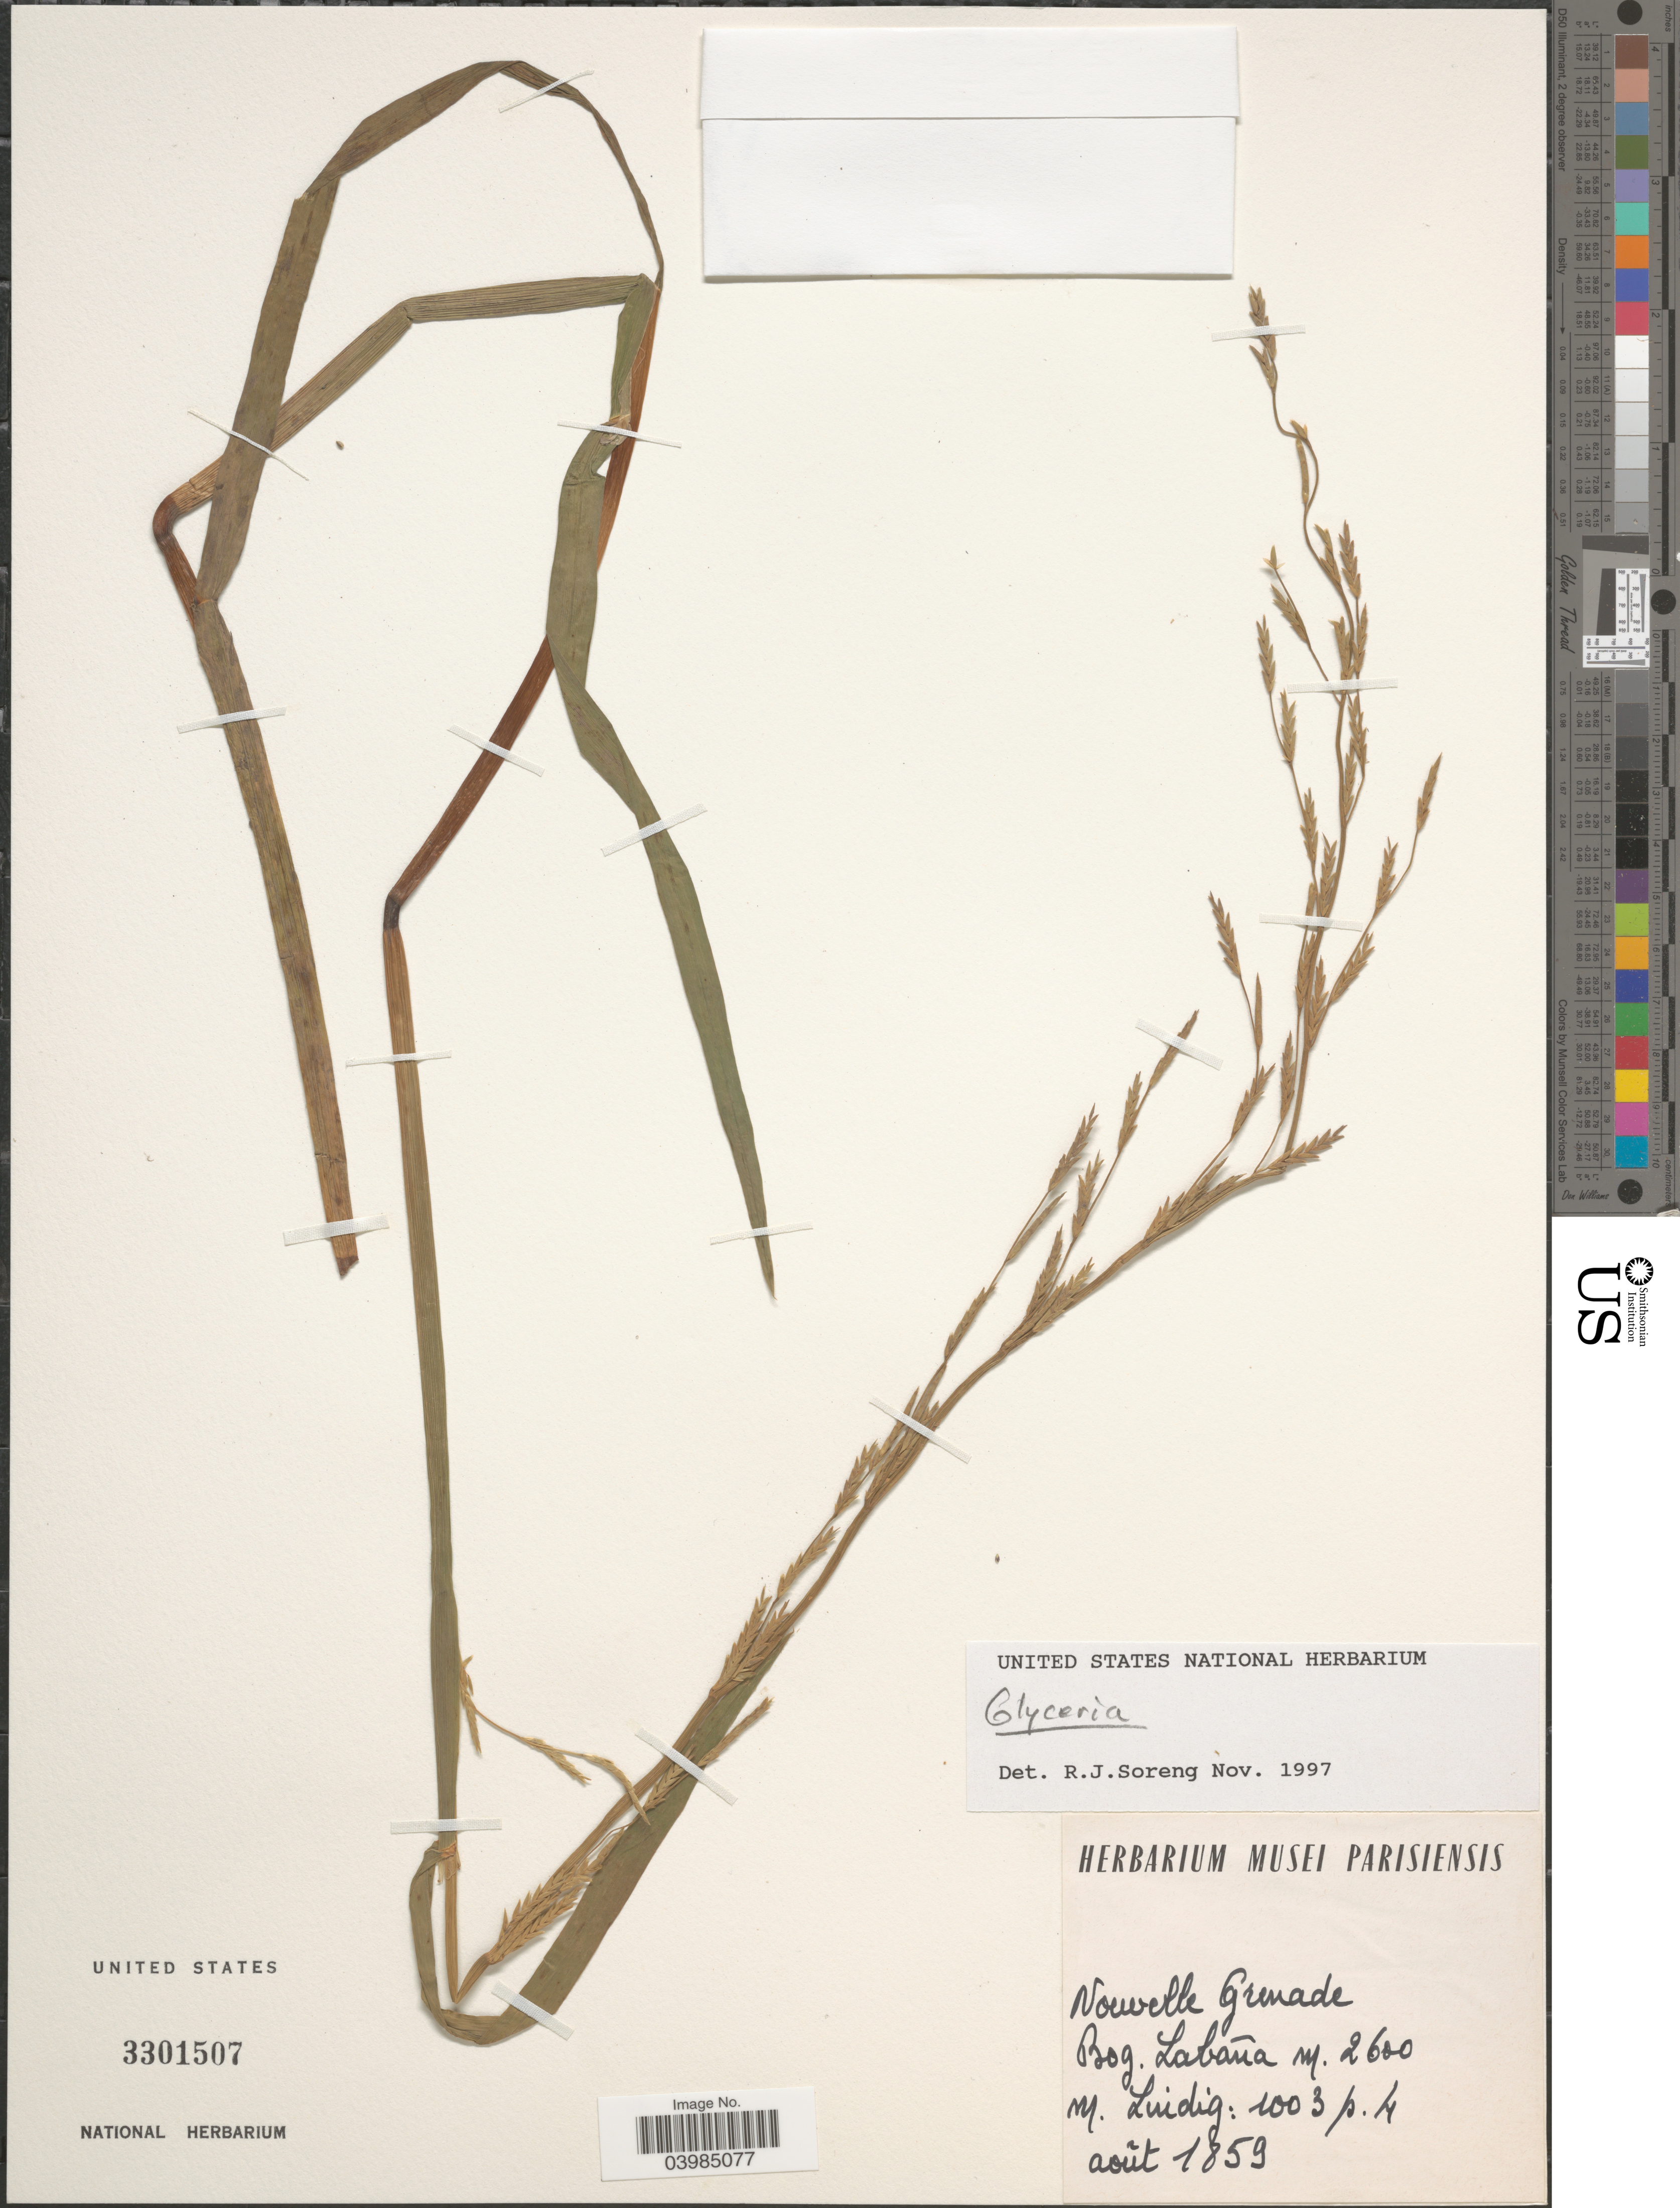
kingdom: Plantae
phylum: Tracheophyta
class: Liliopsida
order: Poales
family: Poaceae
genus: Glyceria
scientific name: Glyceria sp.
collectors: M. Luidig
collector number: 1003 p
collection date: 1859-08-04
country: Colombia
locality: Nouvelle Grenada. Bog. Labaña [interpreted].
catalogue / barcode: US 3301507